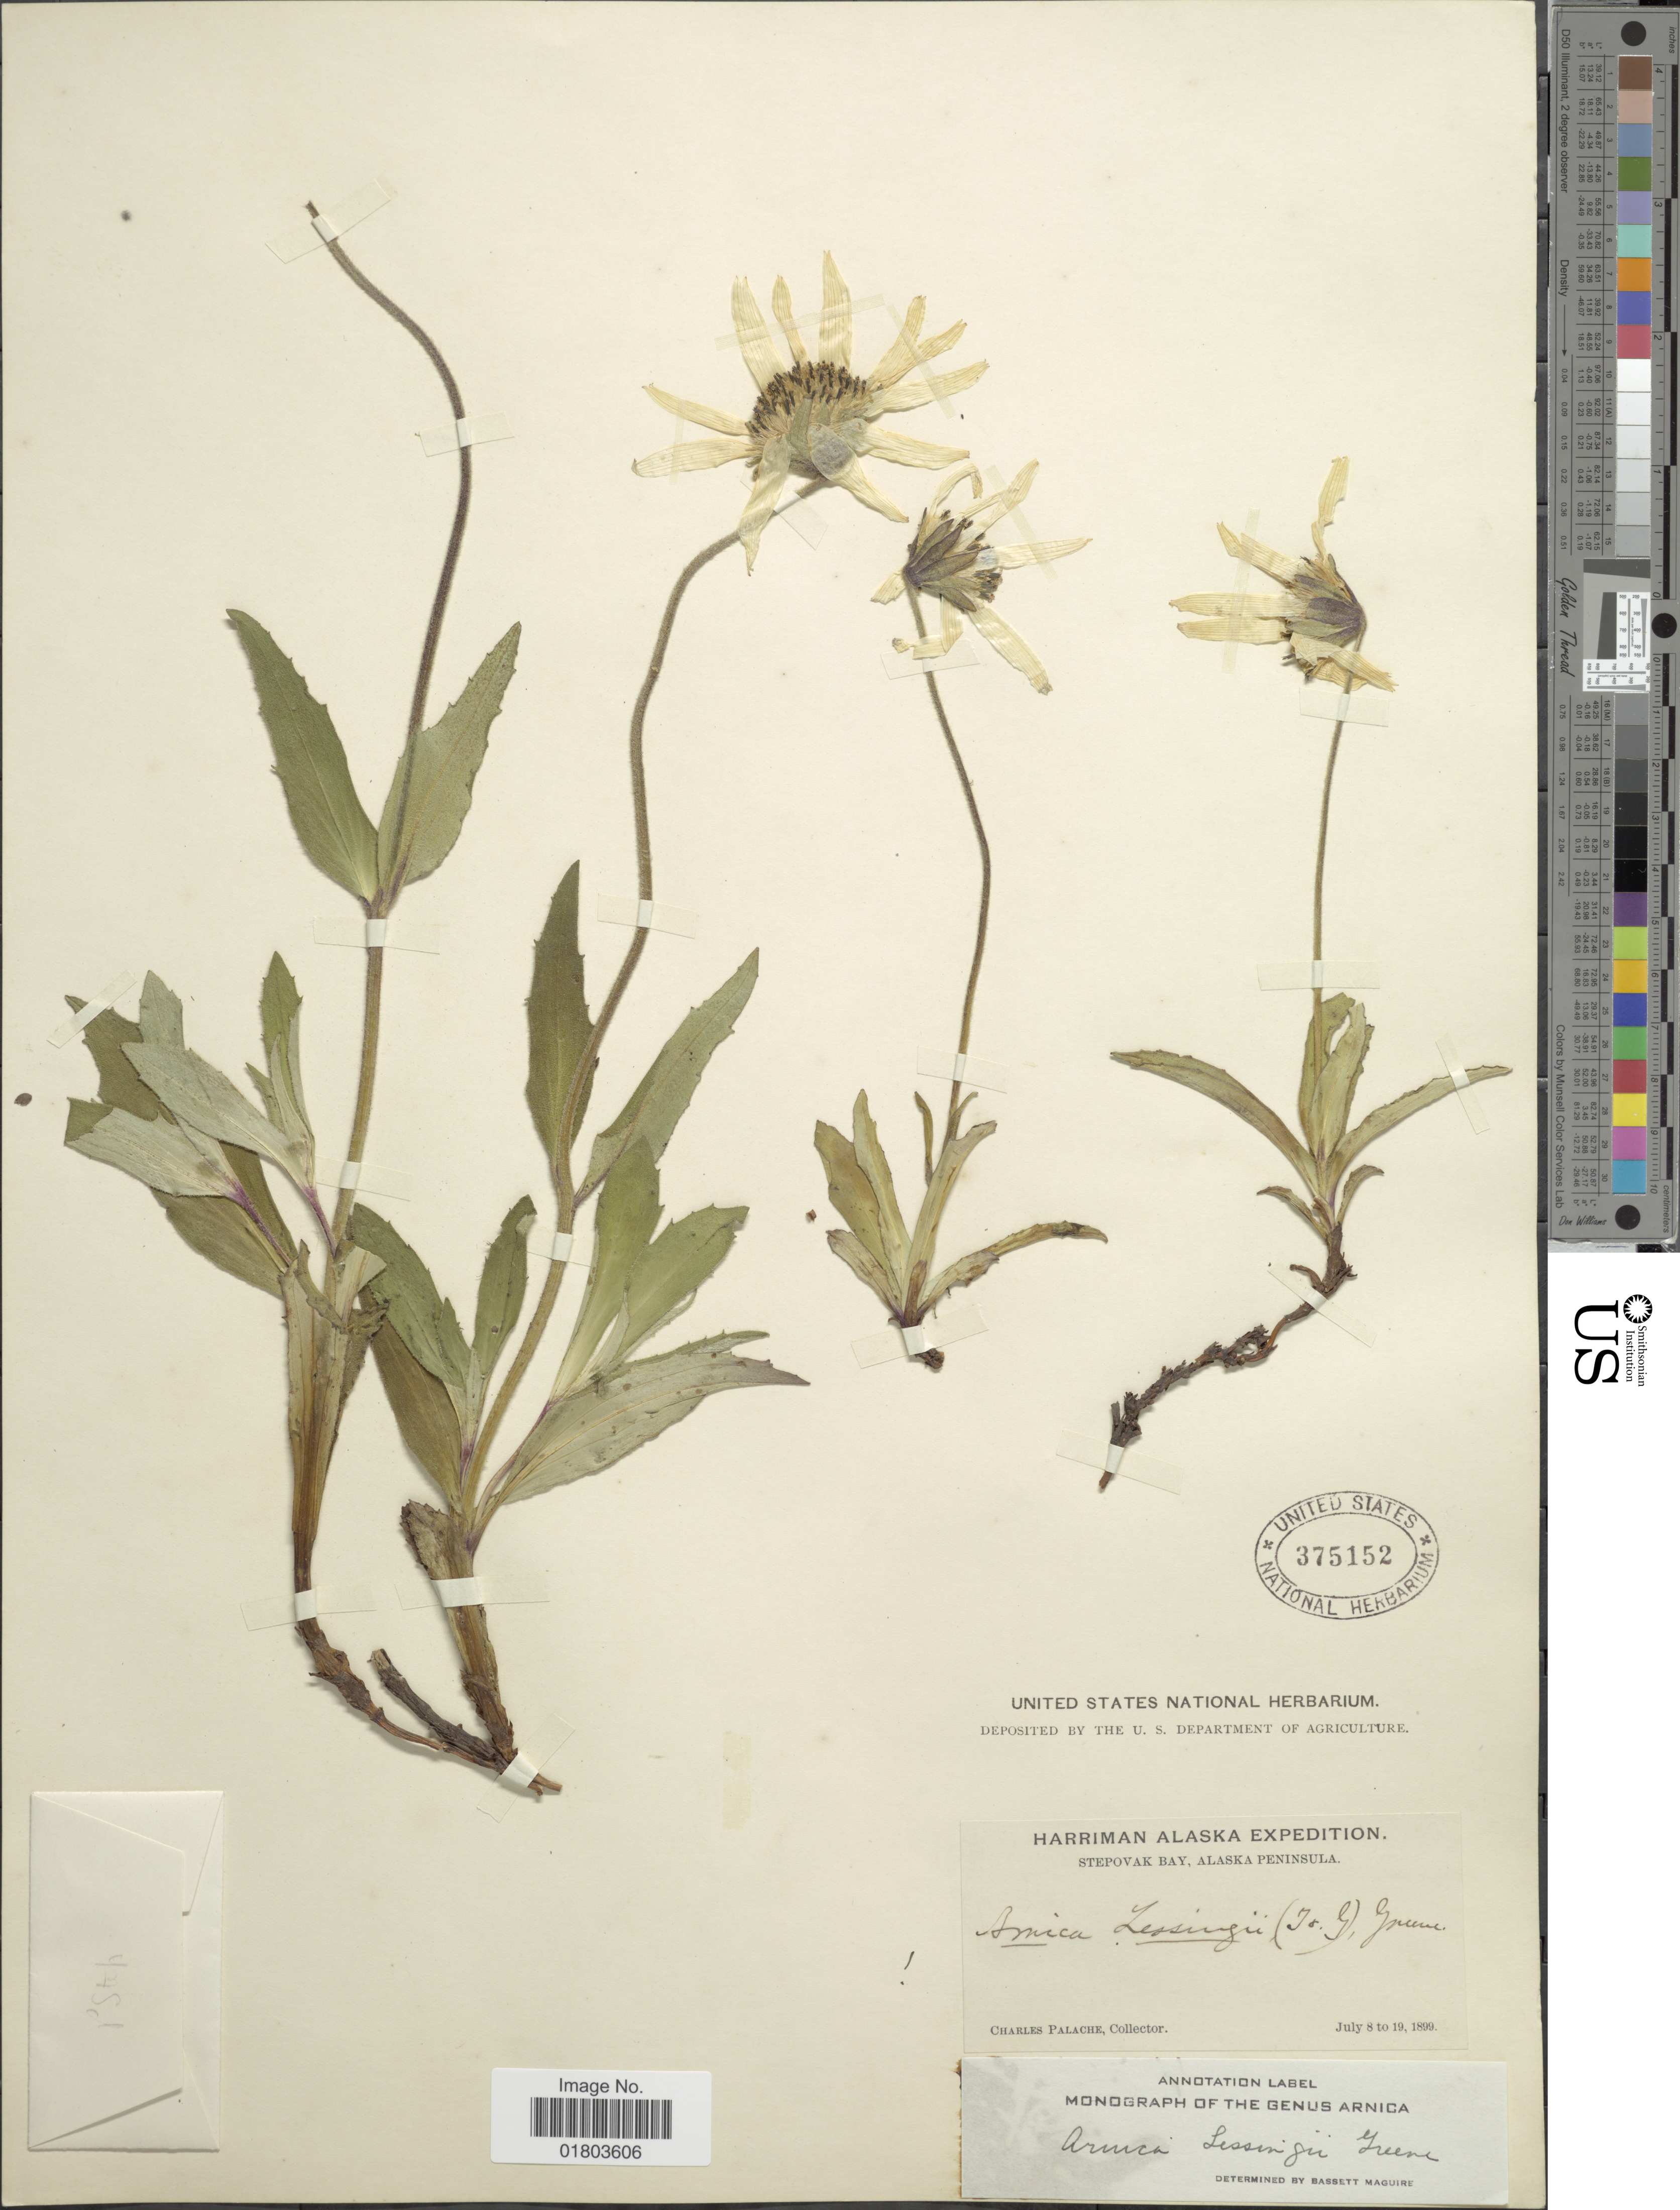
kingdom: Plantae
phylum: Tracheophyta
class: Magnoliopsida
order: Asterales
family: Asteraceae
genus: Arnica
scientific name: Arnica lessingii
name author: (Torr. & A. Gray) Greene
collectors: C. Palache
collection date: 1899-07-08/1899-07-19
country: United States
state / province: Alaska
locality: Harriman Alaska, Stepovak Bay, Alaska Peninsula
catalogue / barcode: US 375152